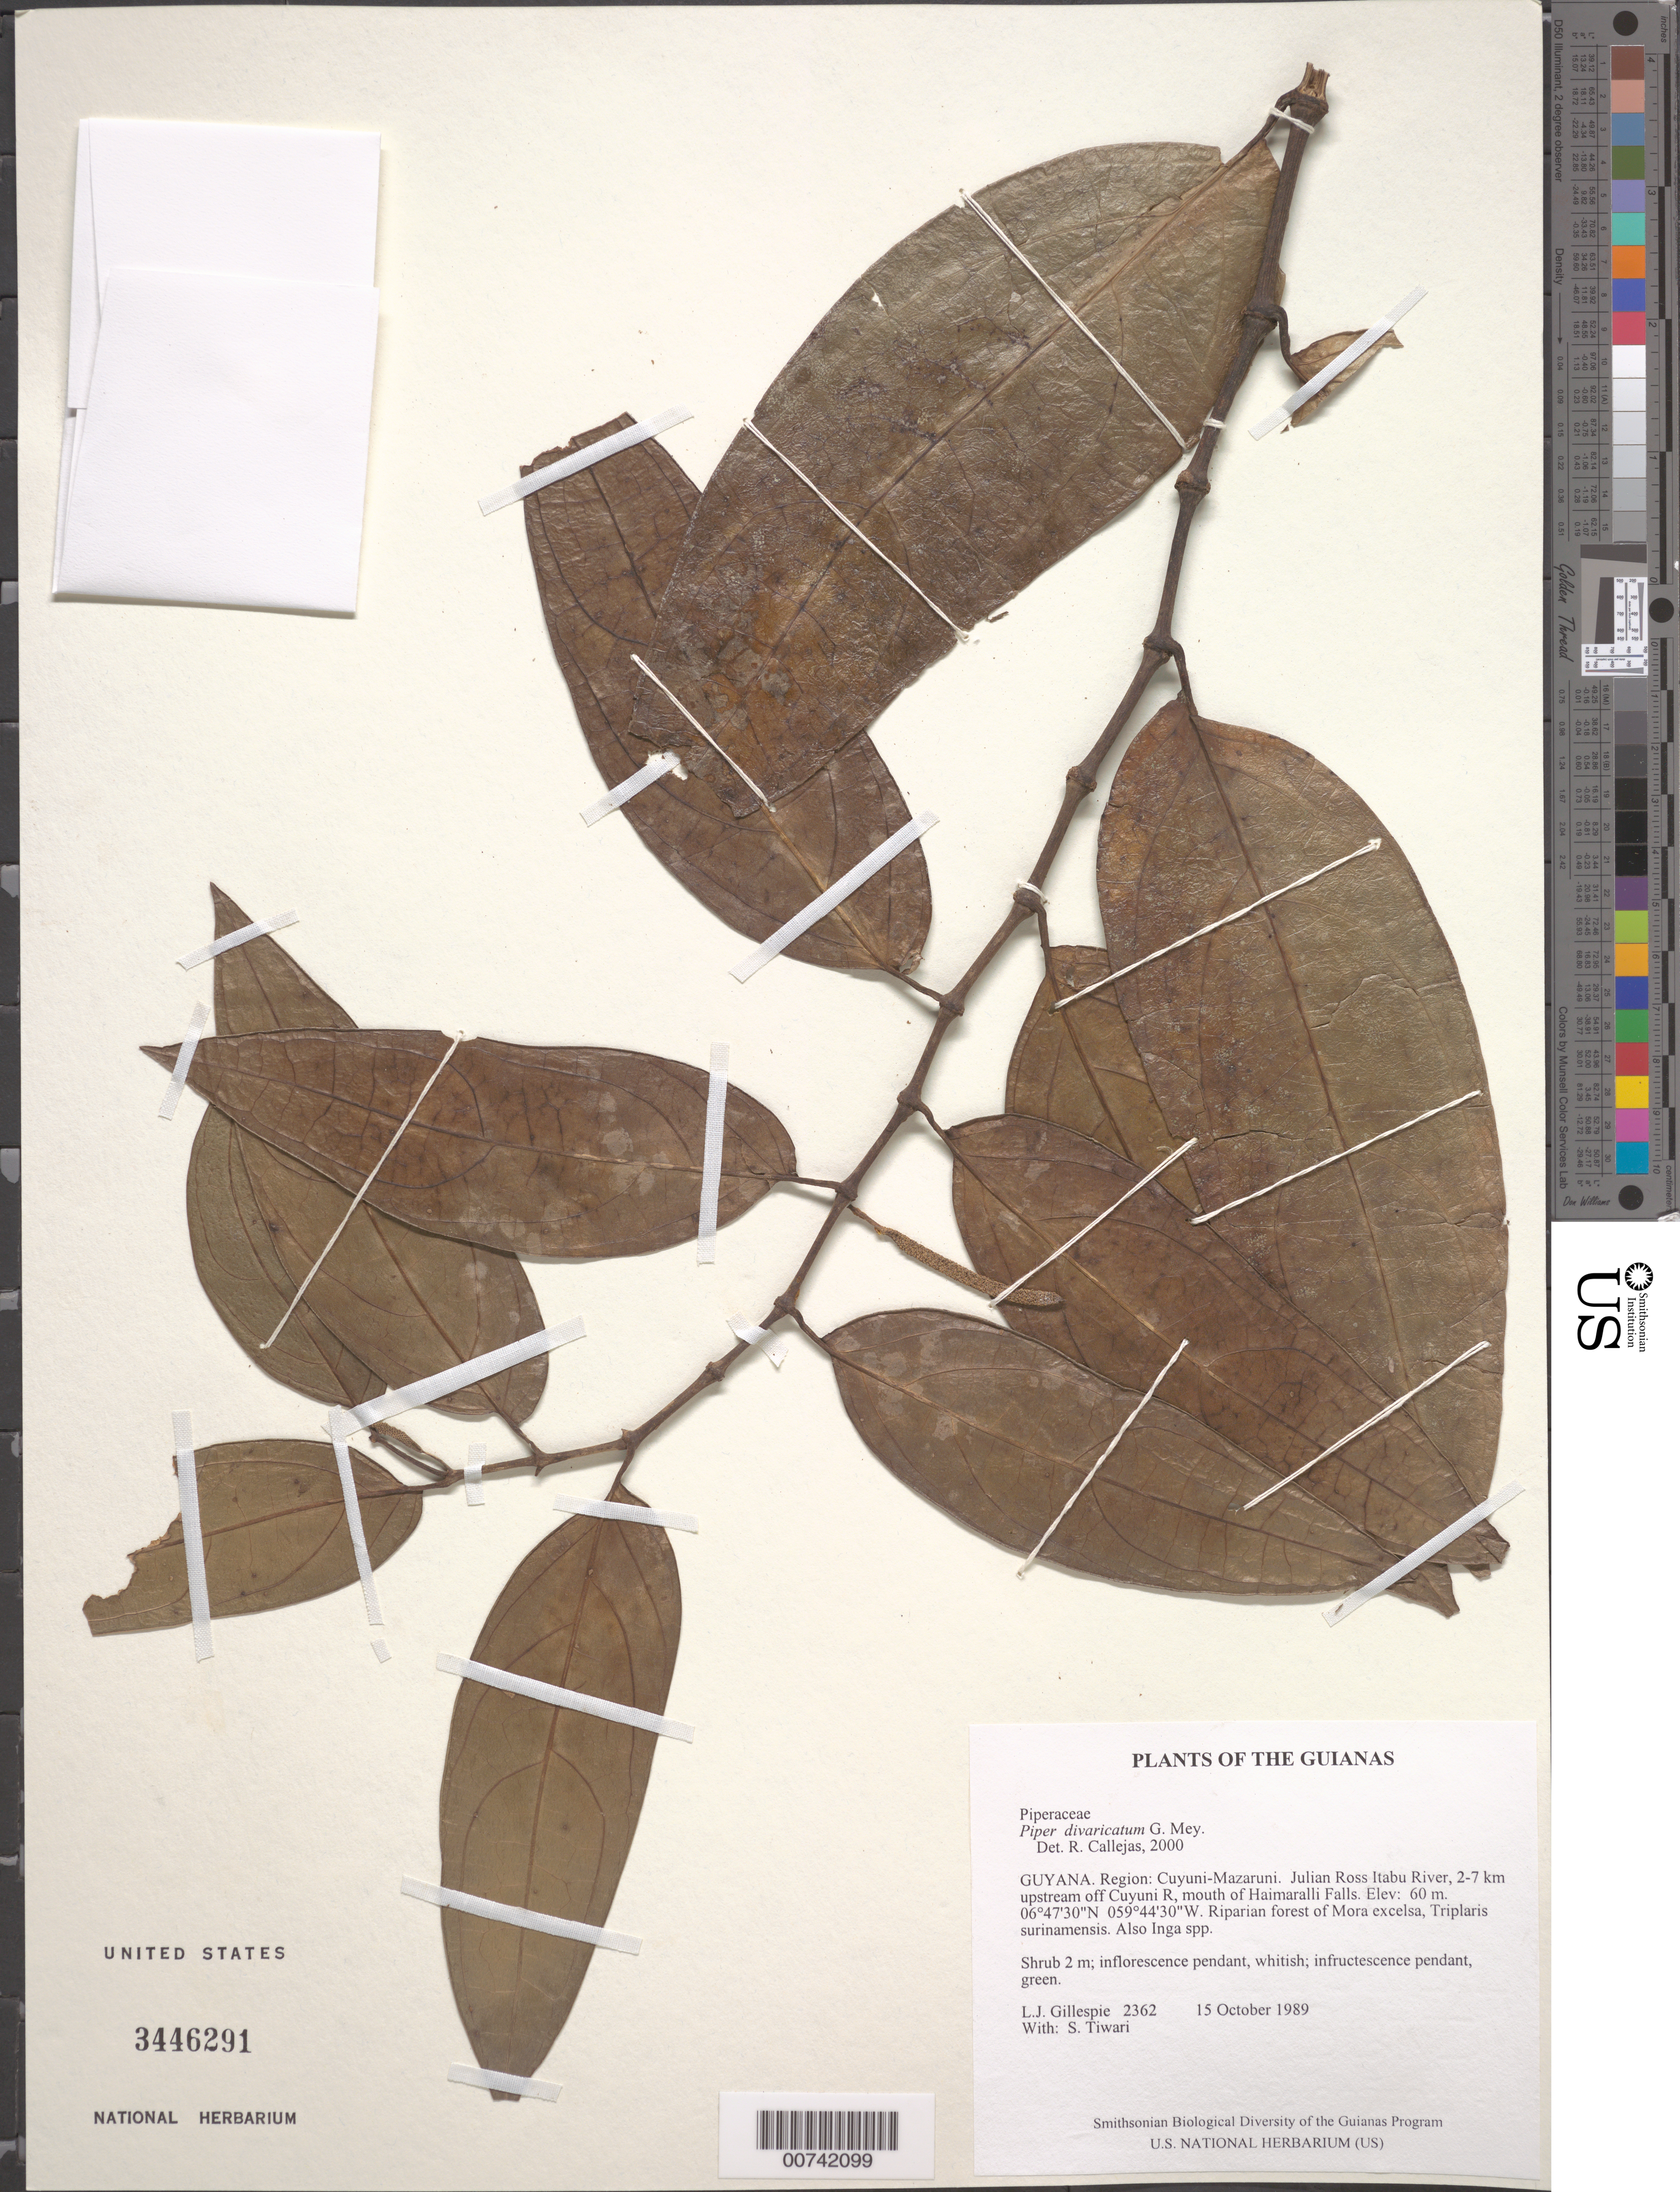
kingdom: Plantae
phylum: Tracheophyta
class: Magnoliopsida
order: Piperales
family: Piperaceae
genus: Piper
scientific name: Piper divaricatum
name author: G. Mey.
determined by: Görts-van Rijn, A. R. A.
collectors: L. J. Gillespie & S. Tiwari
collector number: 2362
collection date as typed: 15 October 1989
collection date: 1989-10-15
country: Guyana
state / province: Cuyuni-Mazaruni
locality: Julian Ross Itabu River, 2-7 km upstream off Cuyuni R, mouth of Haimaralli Falls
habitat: Riparian forest of Mora excelsa, Triplaris surinamensis. Also Inga spp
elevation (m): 60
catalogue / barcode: US 3446291